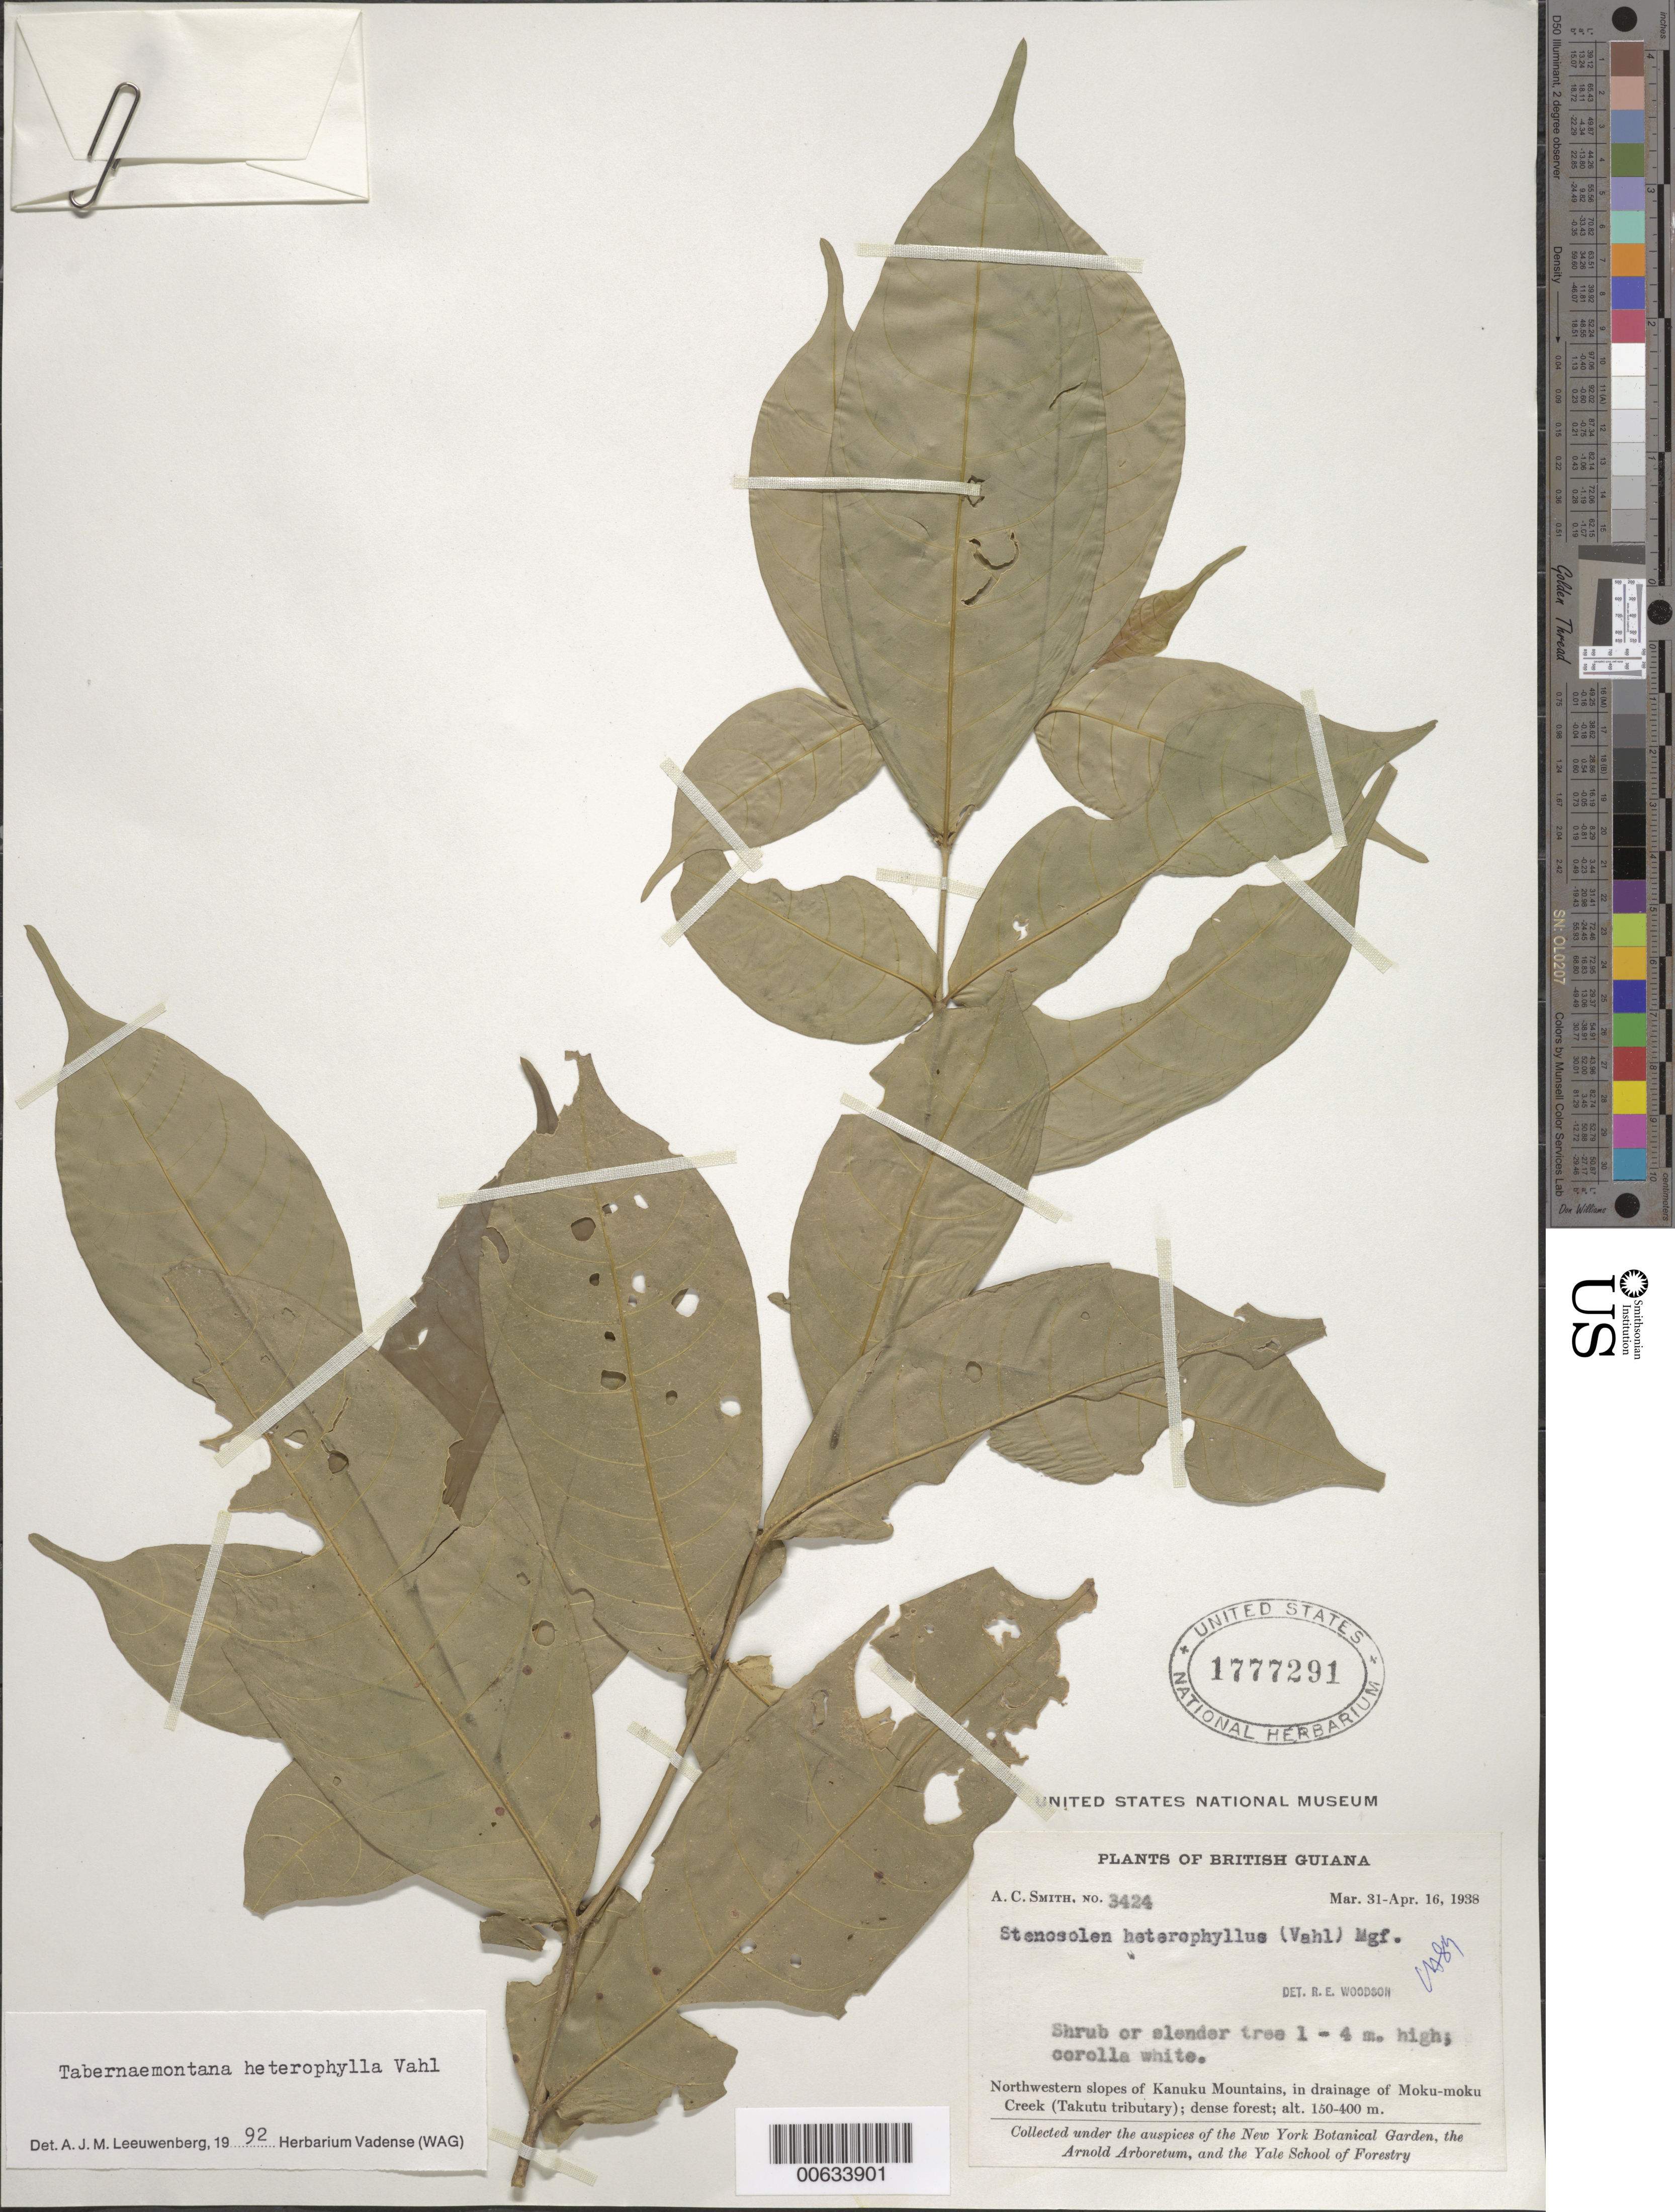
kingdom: Plantae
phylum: Tracheophyta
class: Magnoliopsida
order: Gentianales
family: Apocynaceae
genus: Tabernaemontana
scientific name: Tabernaemontana heterophylla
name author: Vahl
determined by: Leeuwenberg, A. J. M.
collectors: A. C. Smith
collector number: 3424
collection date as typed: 31-Mar-38 to 16-Apr-38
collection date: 1938-03-31/1938-04-16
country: Guyana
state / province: U. Takutu-U. Essequibo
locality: Kanuku Mts., NW slopes, in drainage of Moku-moku Creek (Takutu tributary)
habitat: Dense forest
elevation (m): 150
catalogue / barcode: US 1777291